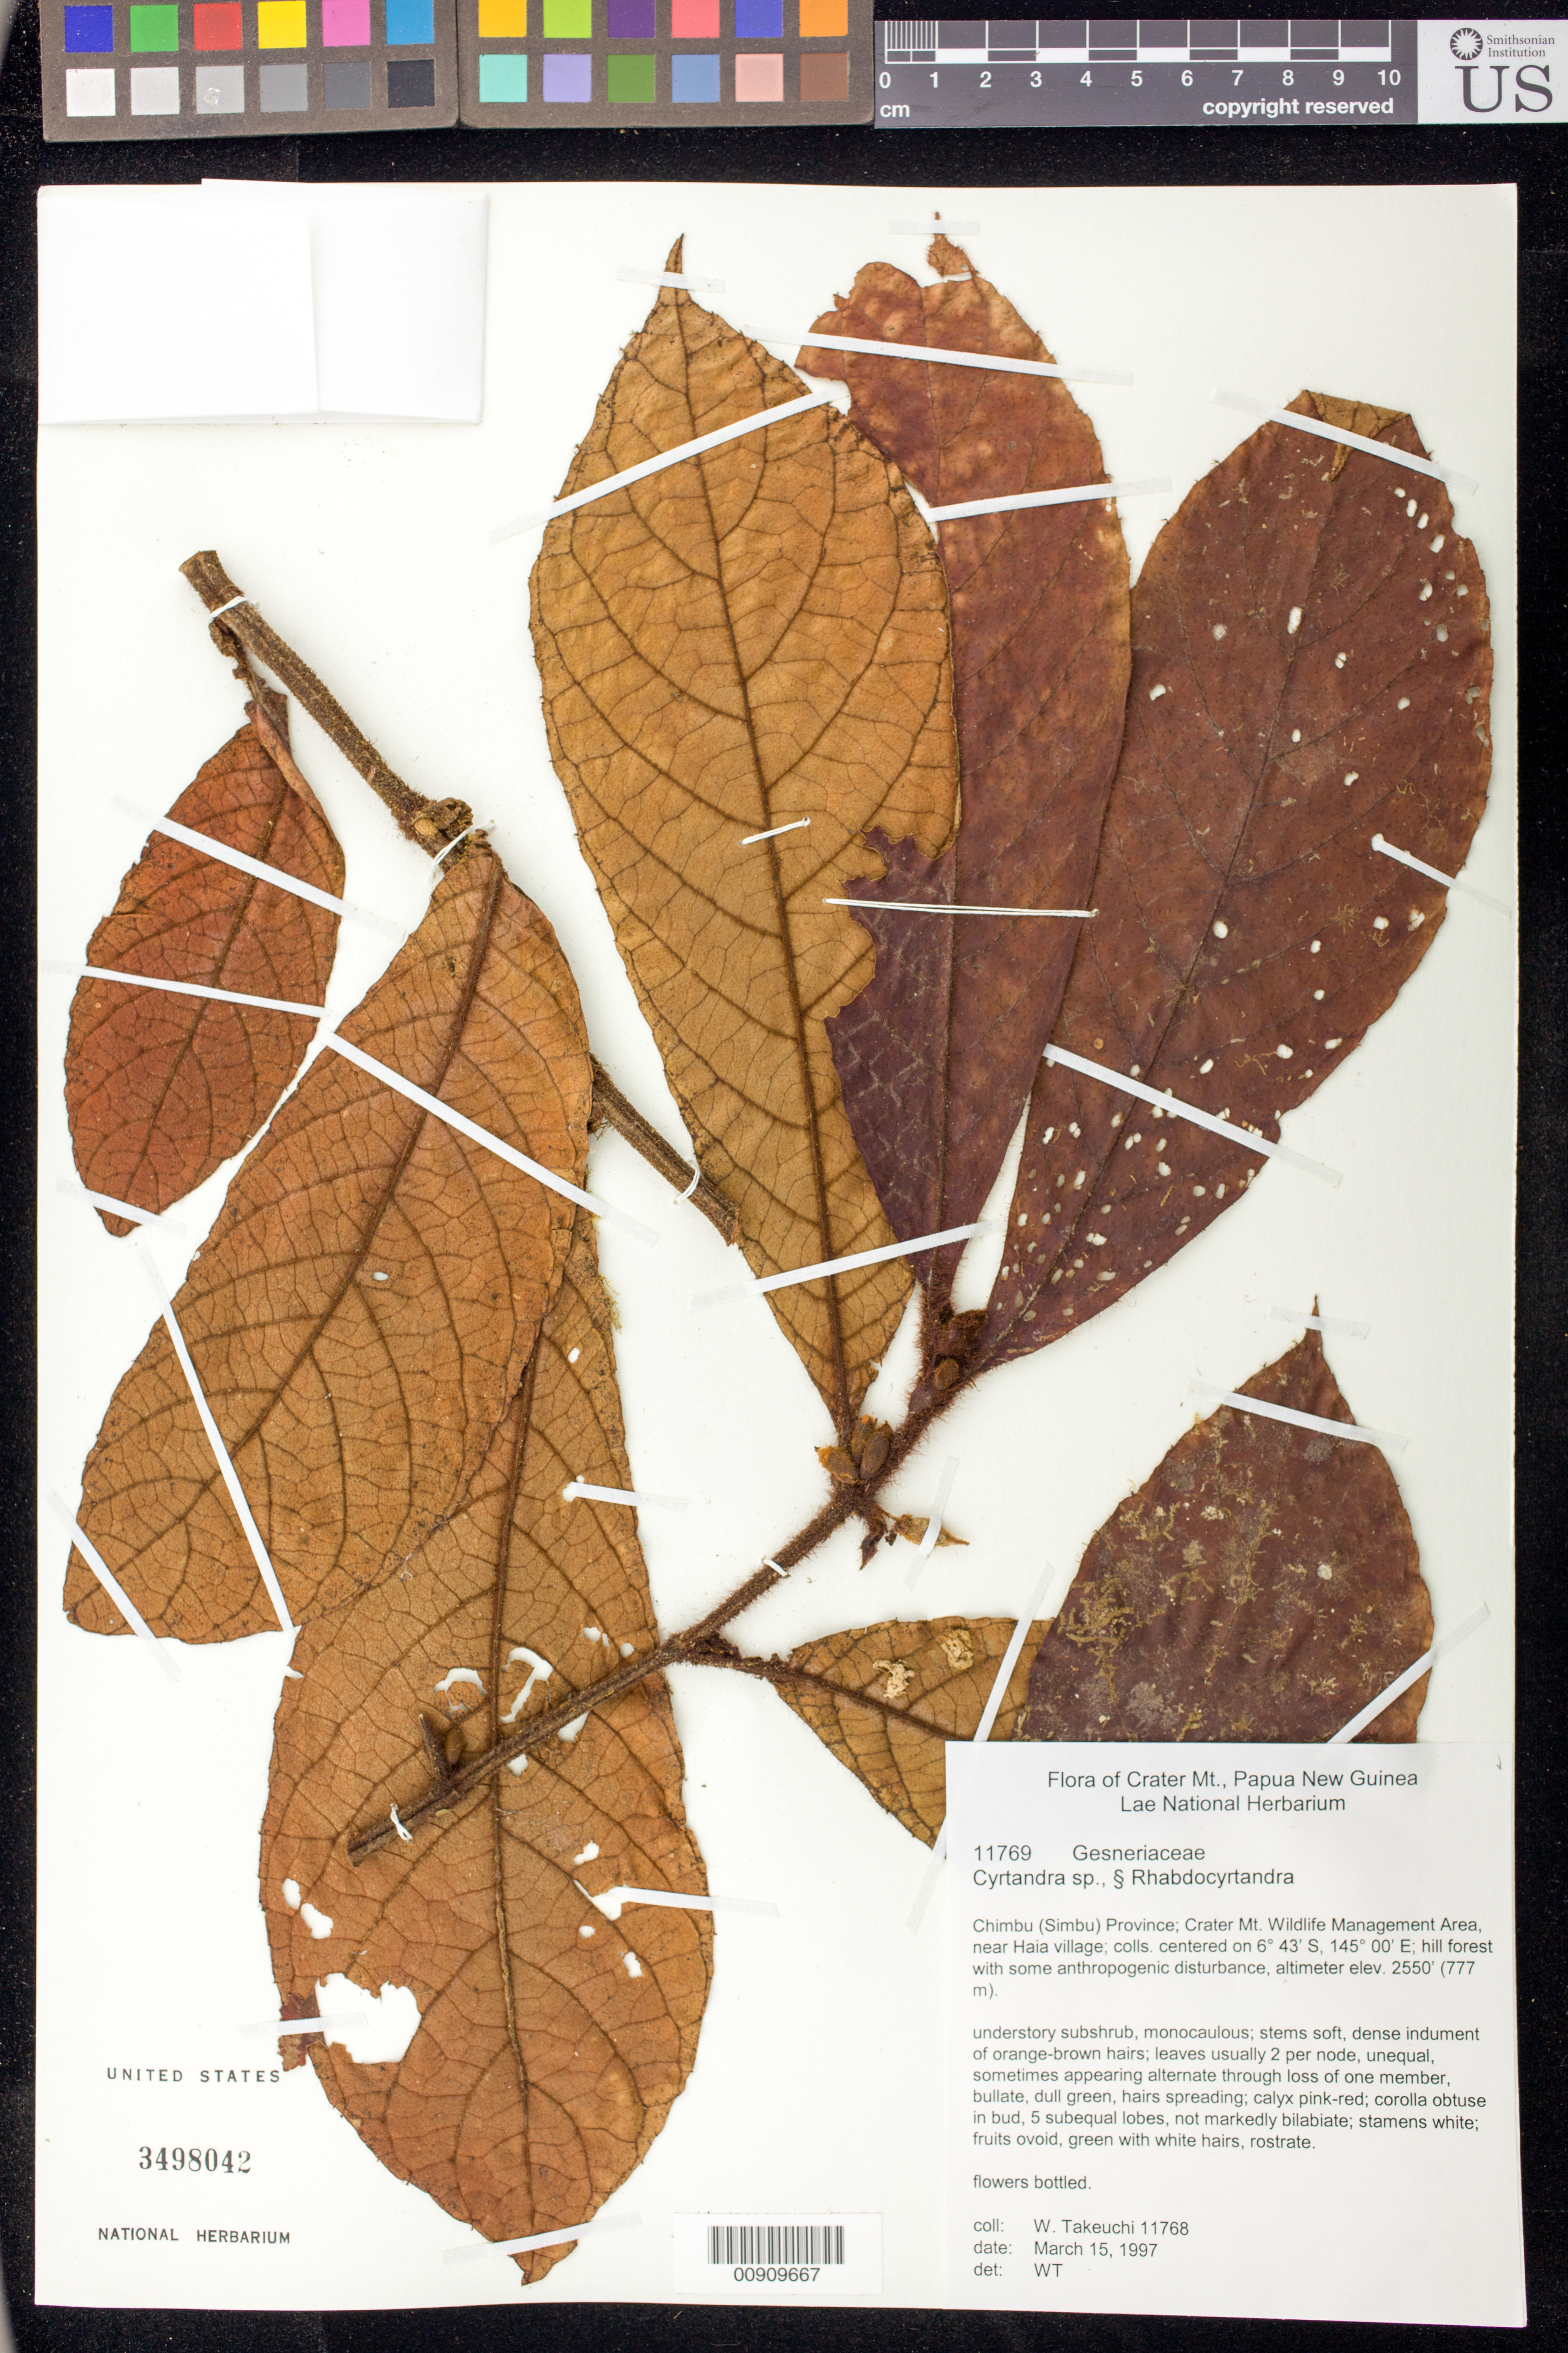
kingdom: Plantae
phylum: Tracheophyta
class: Magnoliopsida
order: Lamiales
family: Gesneriaceae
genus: Cyrtandra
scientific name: Cyrtandra sp.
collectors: W. N. Takeuchi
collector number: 11768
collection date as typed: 15 Mar 1997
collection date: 1997-03-15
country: Papua New Guinea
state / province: Chimbu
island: New Guinea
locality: Chimbu (Simbu) Province; Crater Mt. Wildlife Management Area, near Haia village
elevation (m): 777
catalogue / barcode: US 3498042